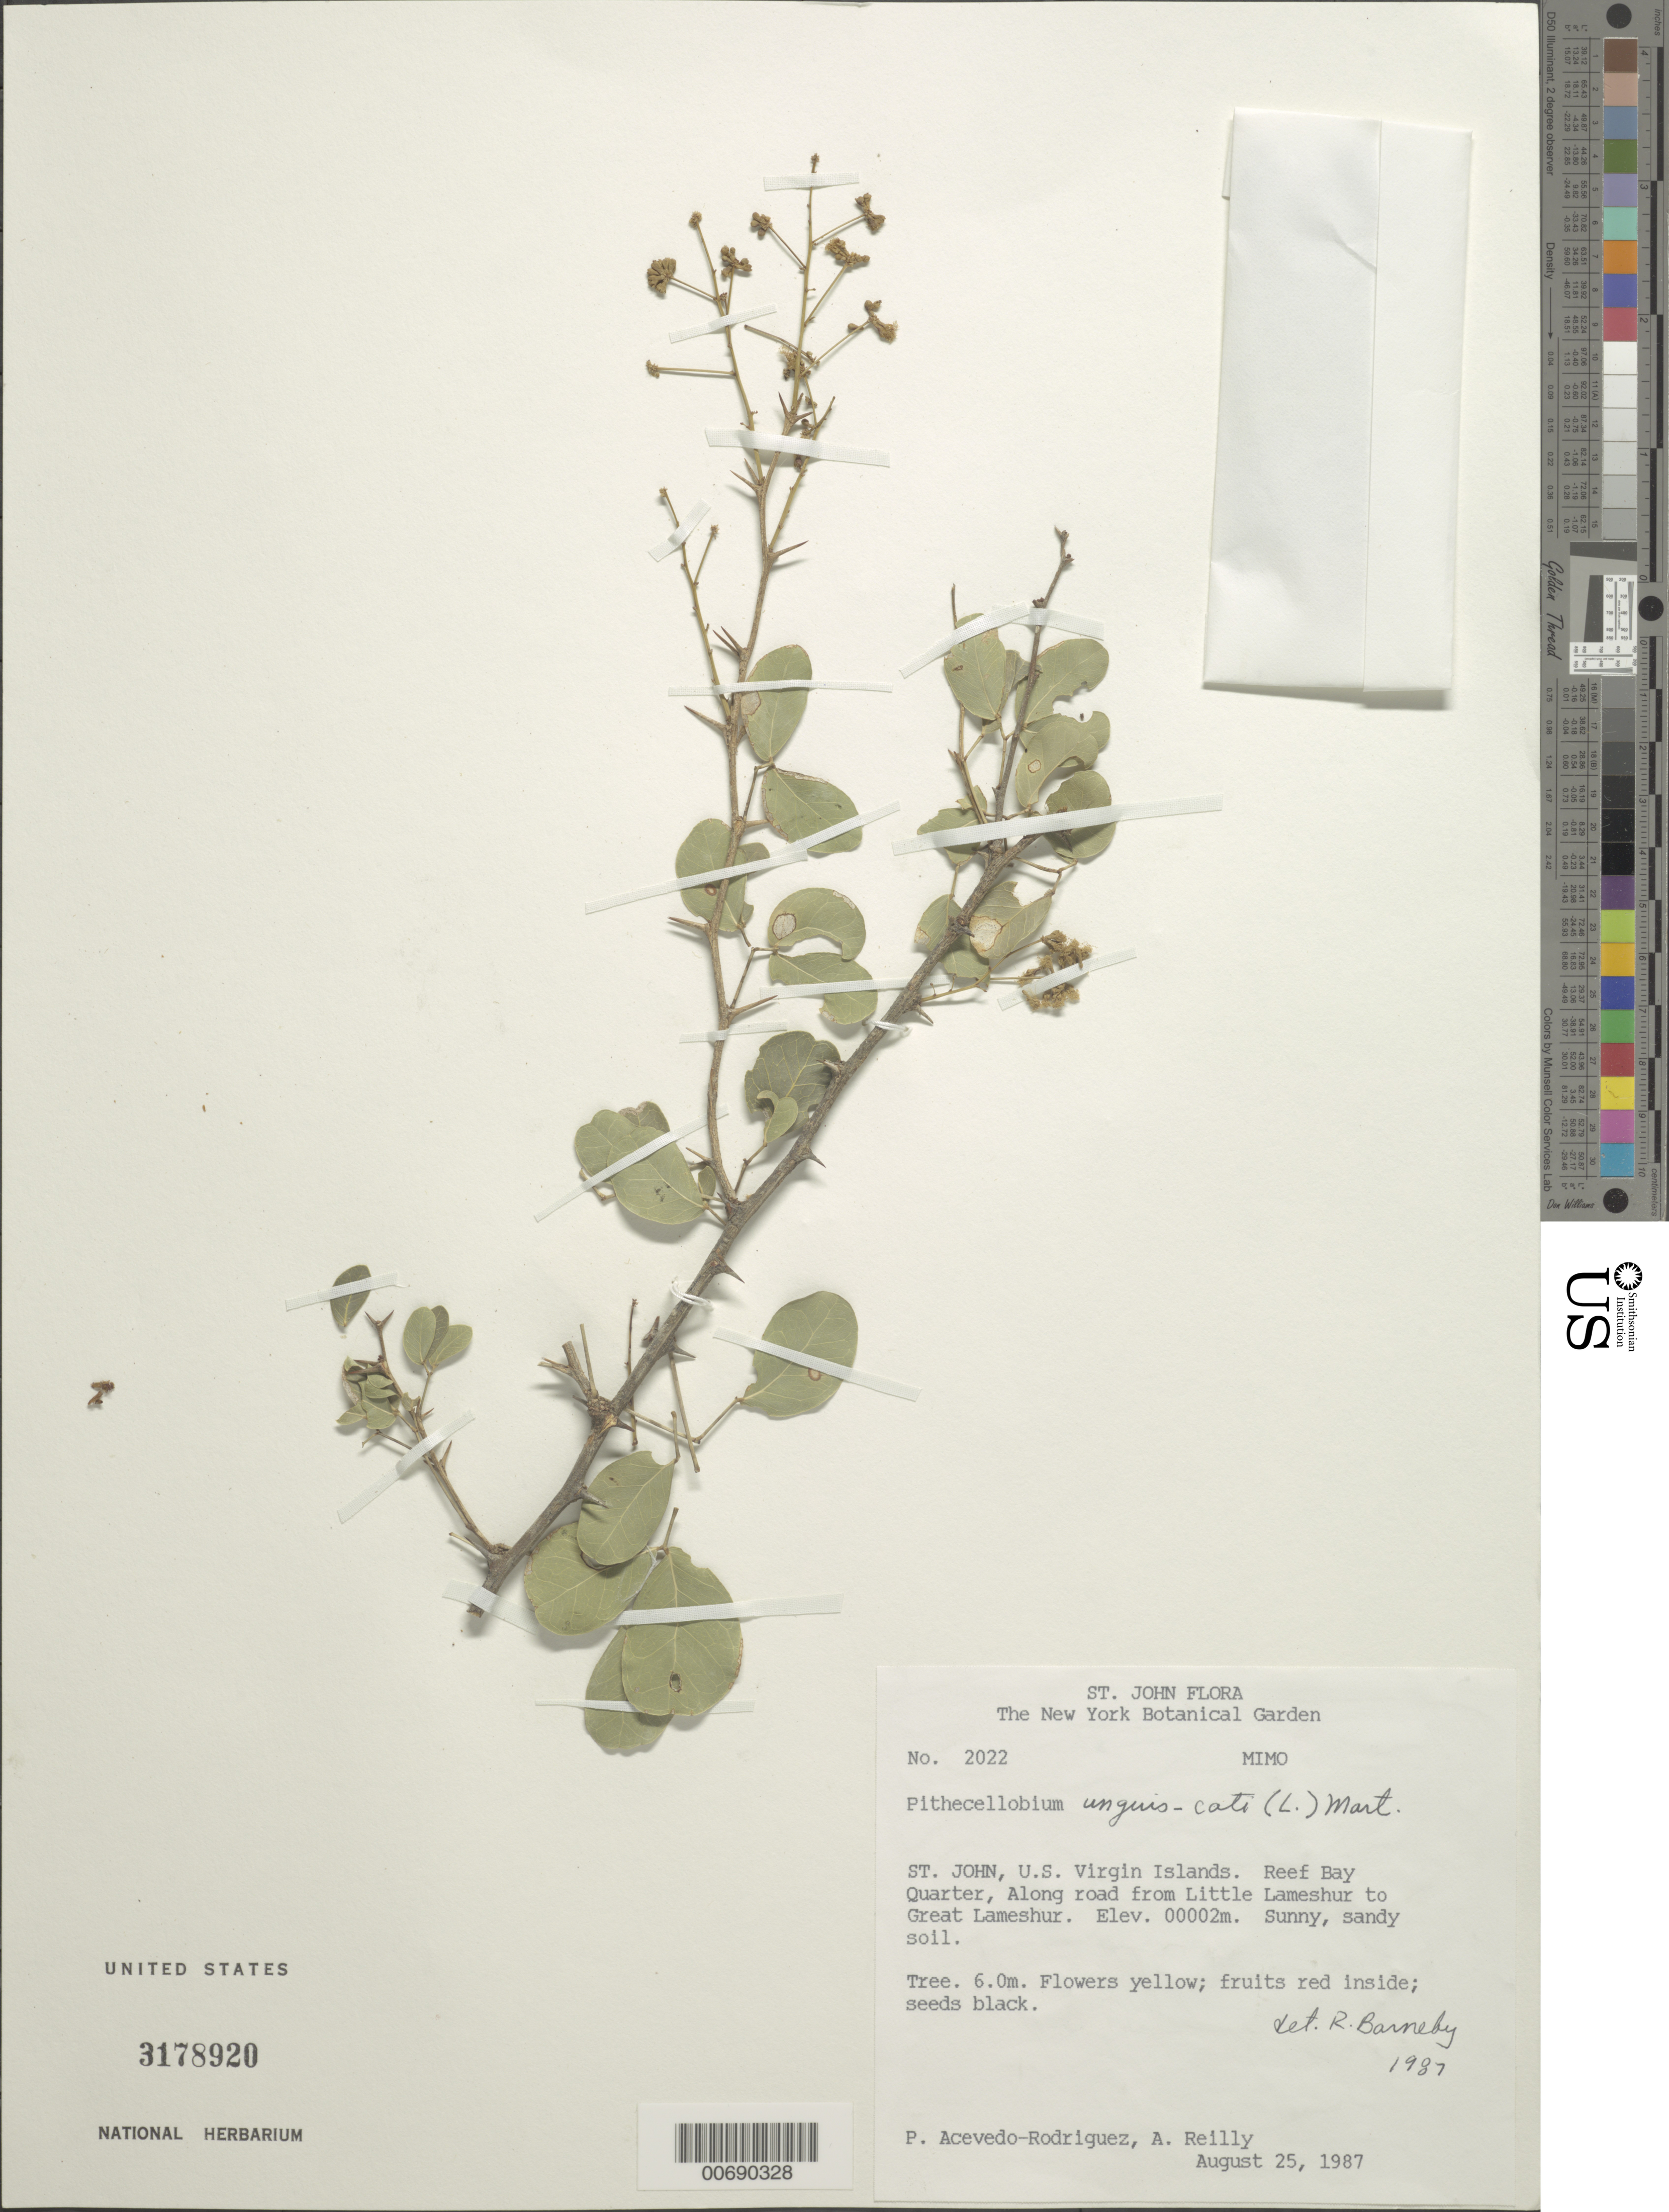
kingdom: Plantae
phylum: Tracheophyta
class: Magnoliopsida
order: Fabales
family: Fabaceae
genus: Pithecellobium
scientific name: Pithecellobium unguis-cati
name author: (L.) Benth.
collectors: P. Acevedo-Rodr. & A. Reilly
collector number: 2022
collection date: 1987-08-25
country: U.S. Virgin Islands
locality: St. John, U.S. Virgin Islands. Reef Bay Quarter, Along road from Little Lameshur to Great Lameshur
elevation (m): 2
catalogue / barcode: US 3178920